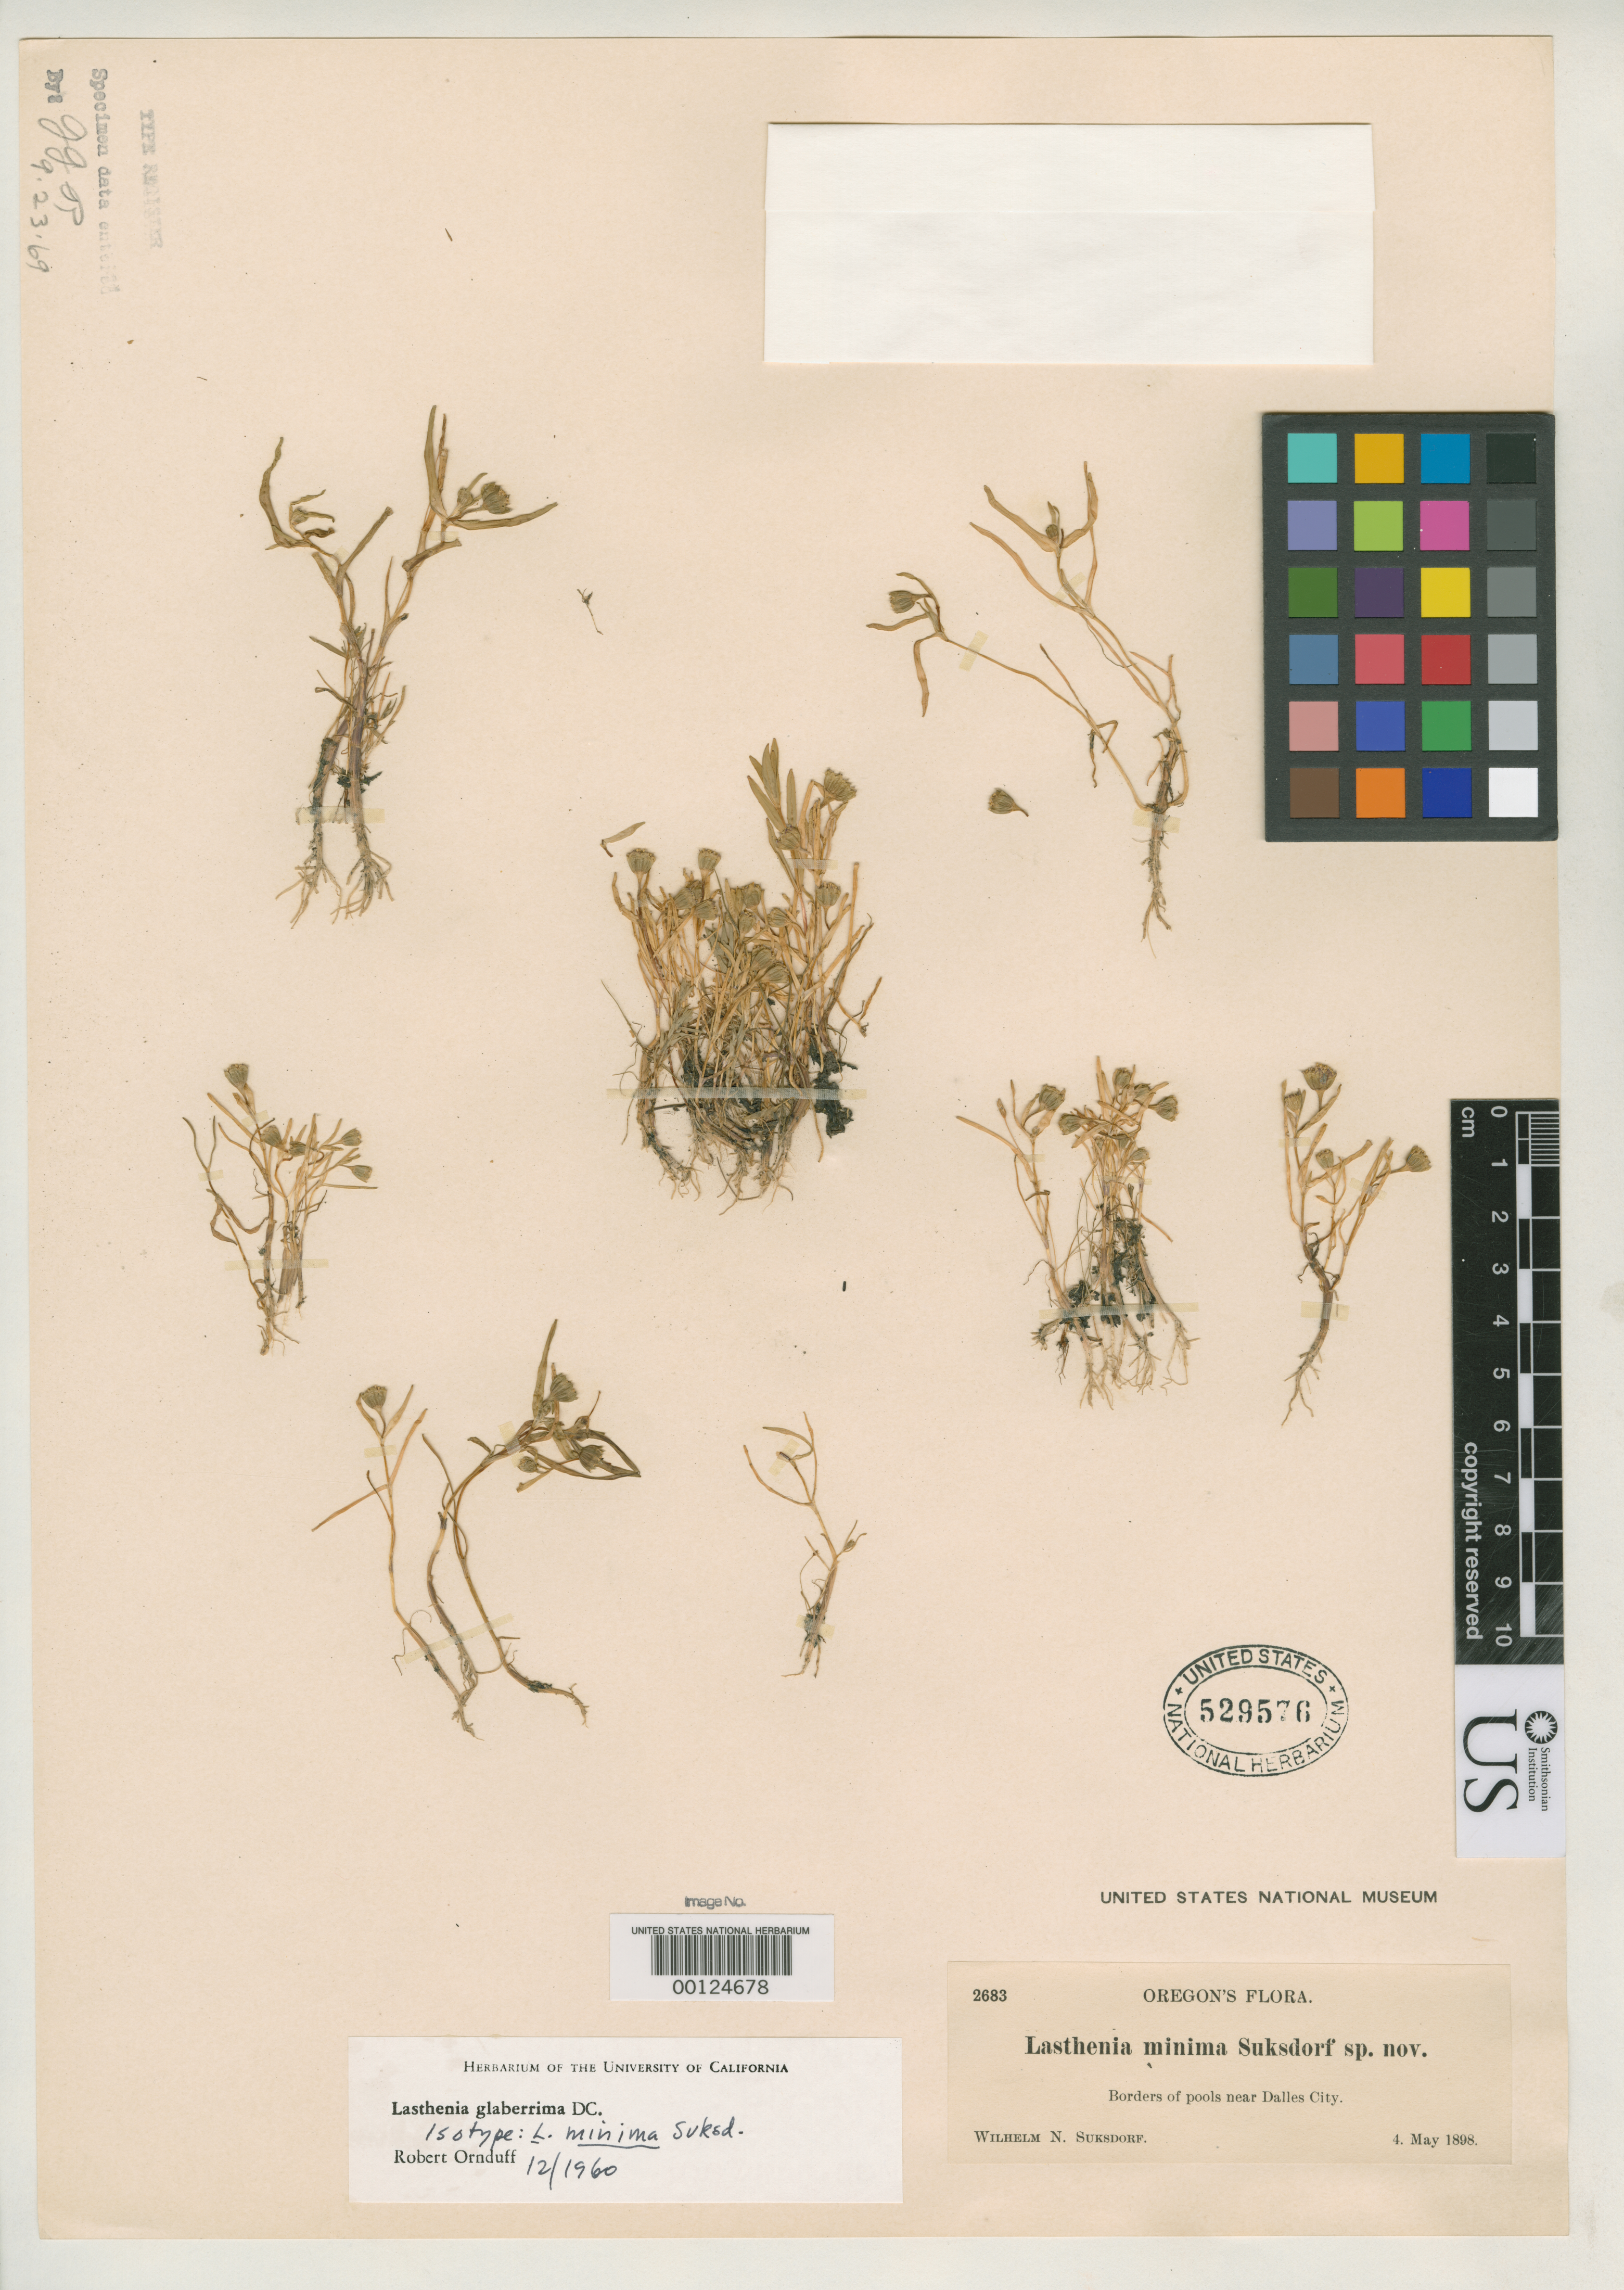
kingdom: Plantae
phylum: Tracheophyta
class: Magnoliopsida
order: Asterales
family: Asteraceae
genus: Lasthenia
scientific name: Lasthenia minima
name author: Suksd.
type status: Isotype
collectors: W. N. Suksdorf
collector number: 2683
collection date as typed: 04 May 1898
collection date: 1898-05-04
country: United States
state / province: Oregon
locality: Dalles City.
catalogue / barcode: US 529576